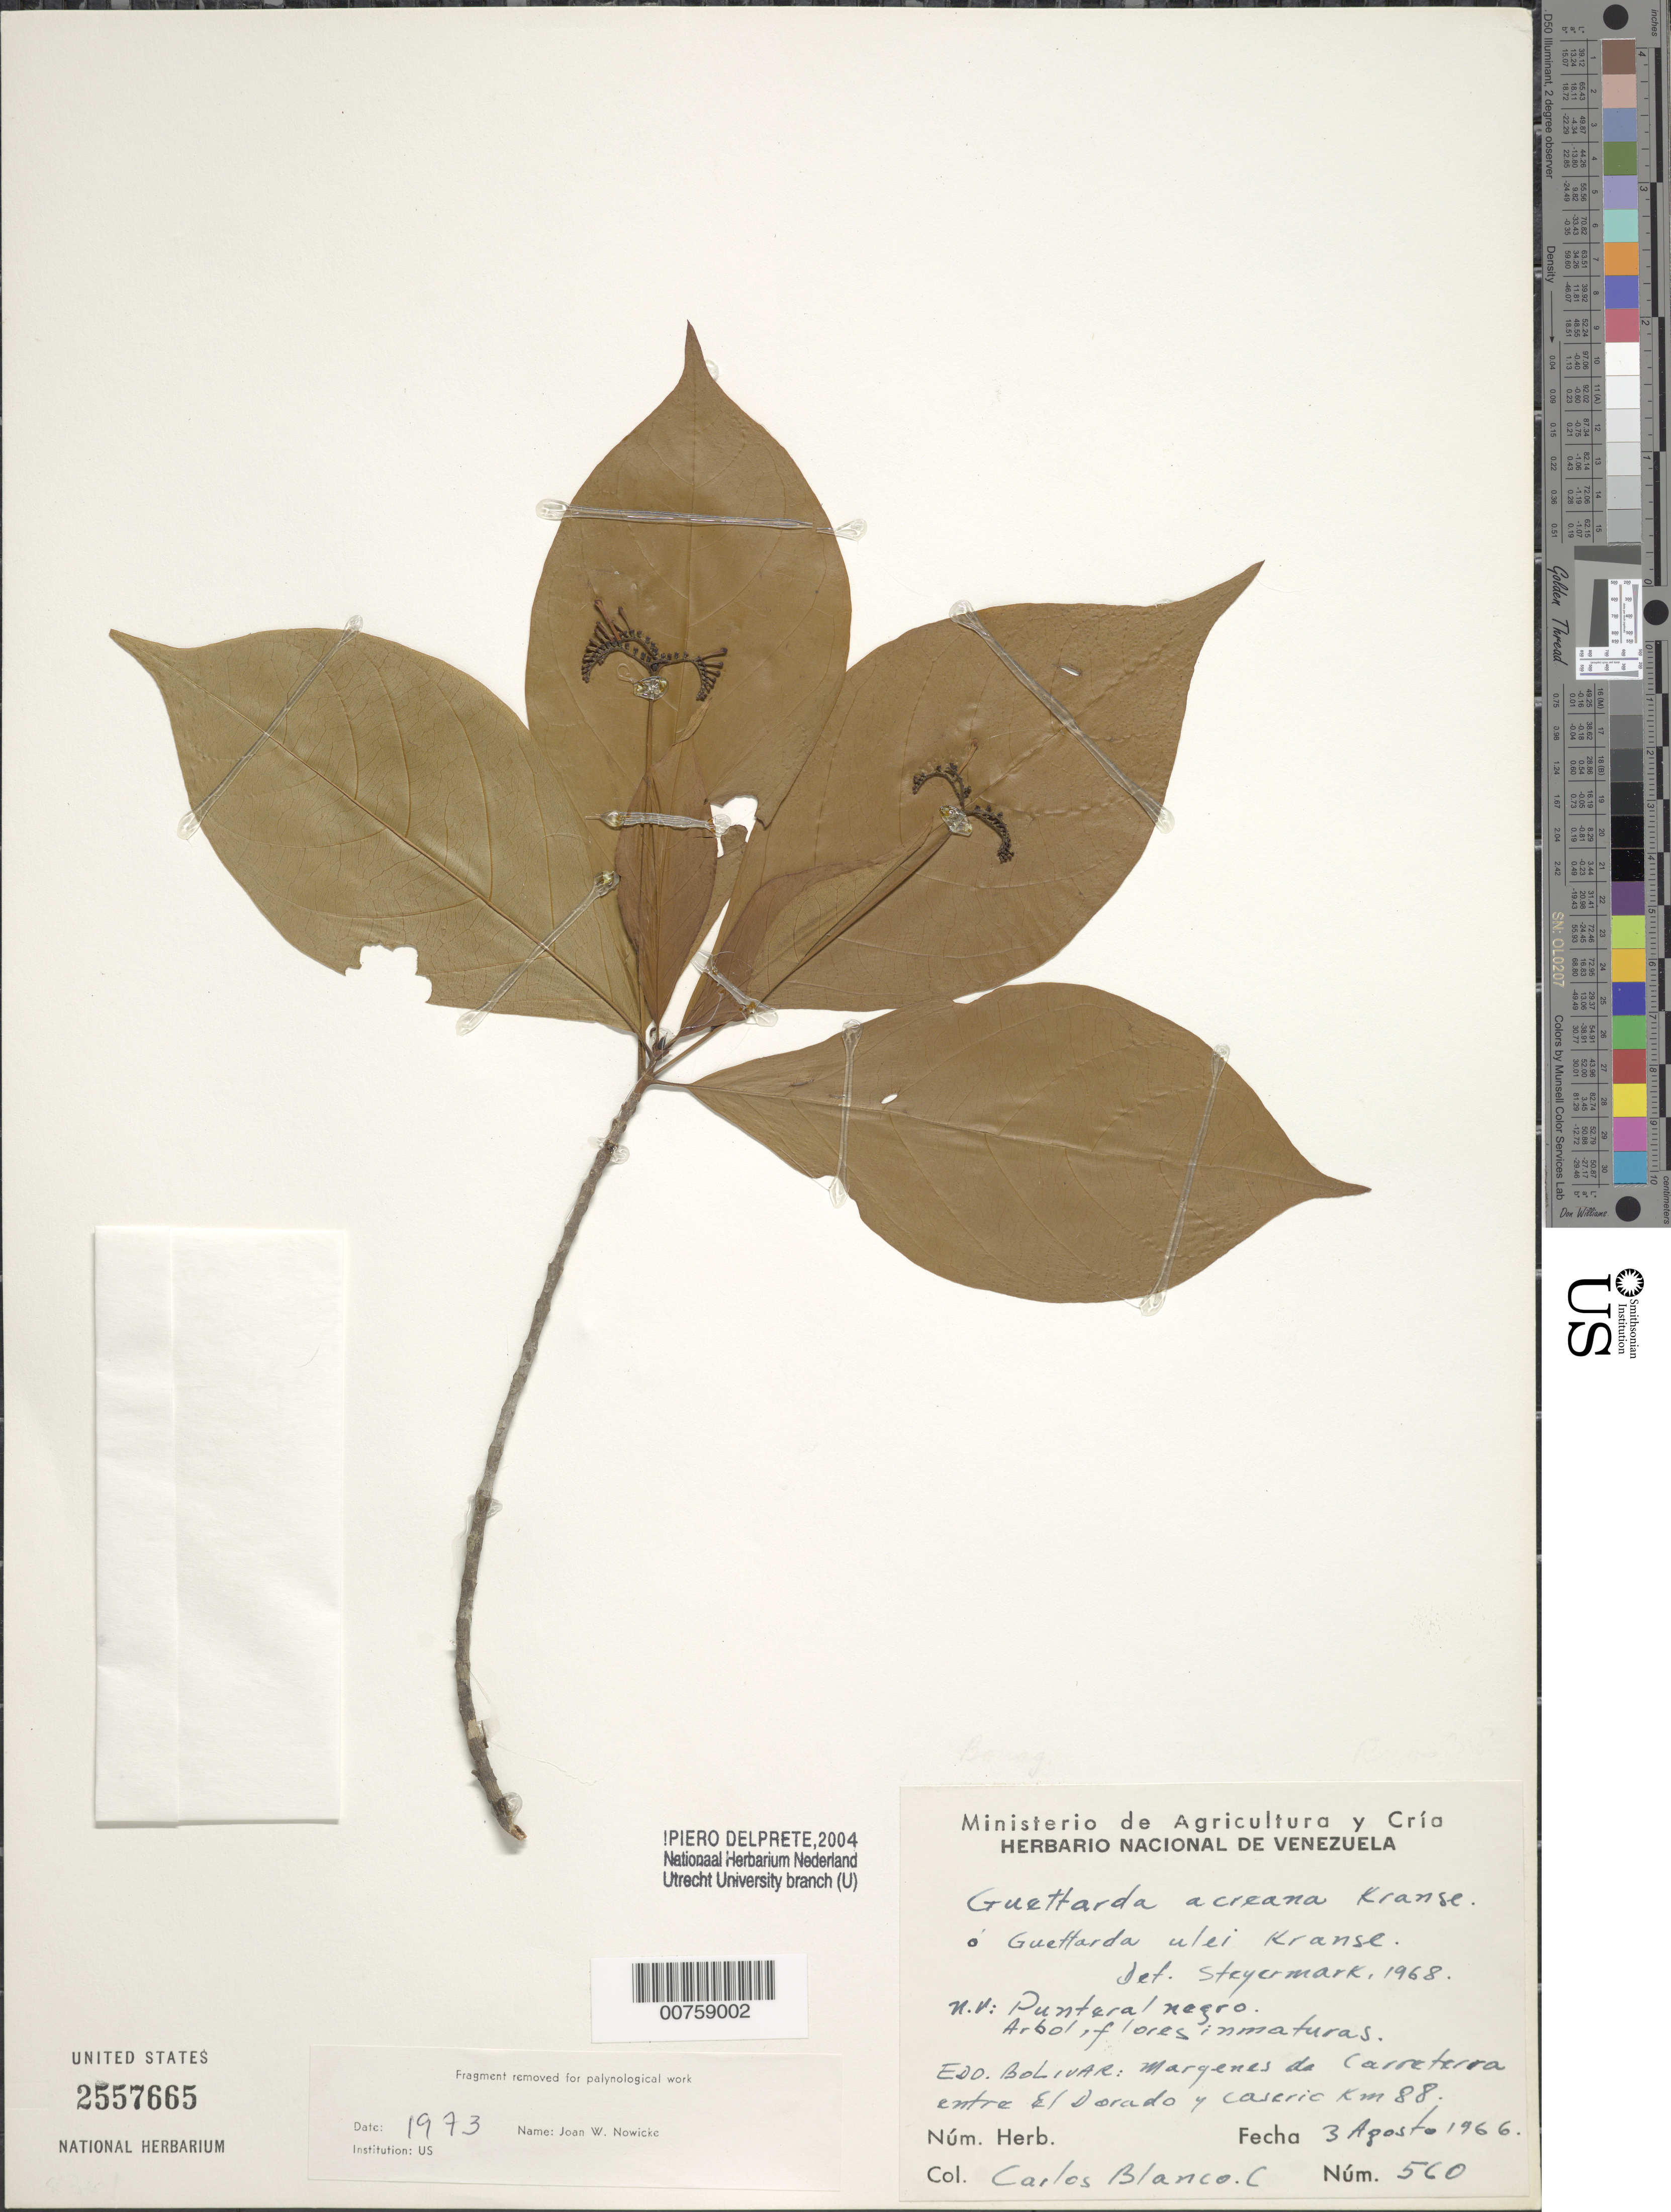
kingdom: Plantae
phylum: Tracheophyta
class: Magnoliopsida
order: Gentianales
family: Rubiaceae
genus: Guettarda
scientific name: Guettarda acreana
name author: K. Krause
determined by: Delprete, P. G., Herb. de Guyane Cay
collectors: C. A. Blanco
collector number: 560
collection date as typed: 3-Aug-66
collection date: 1966-08-03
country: Venezuela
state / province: Bolívar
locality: El Dorado road, km 88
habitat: Roadside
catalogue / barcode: US 2557665